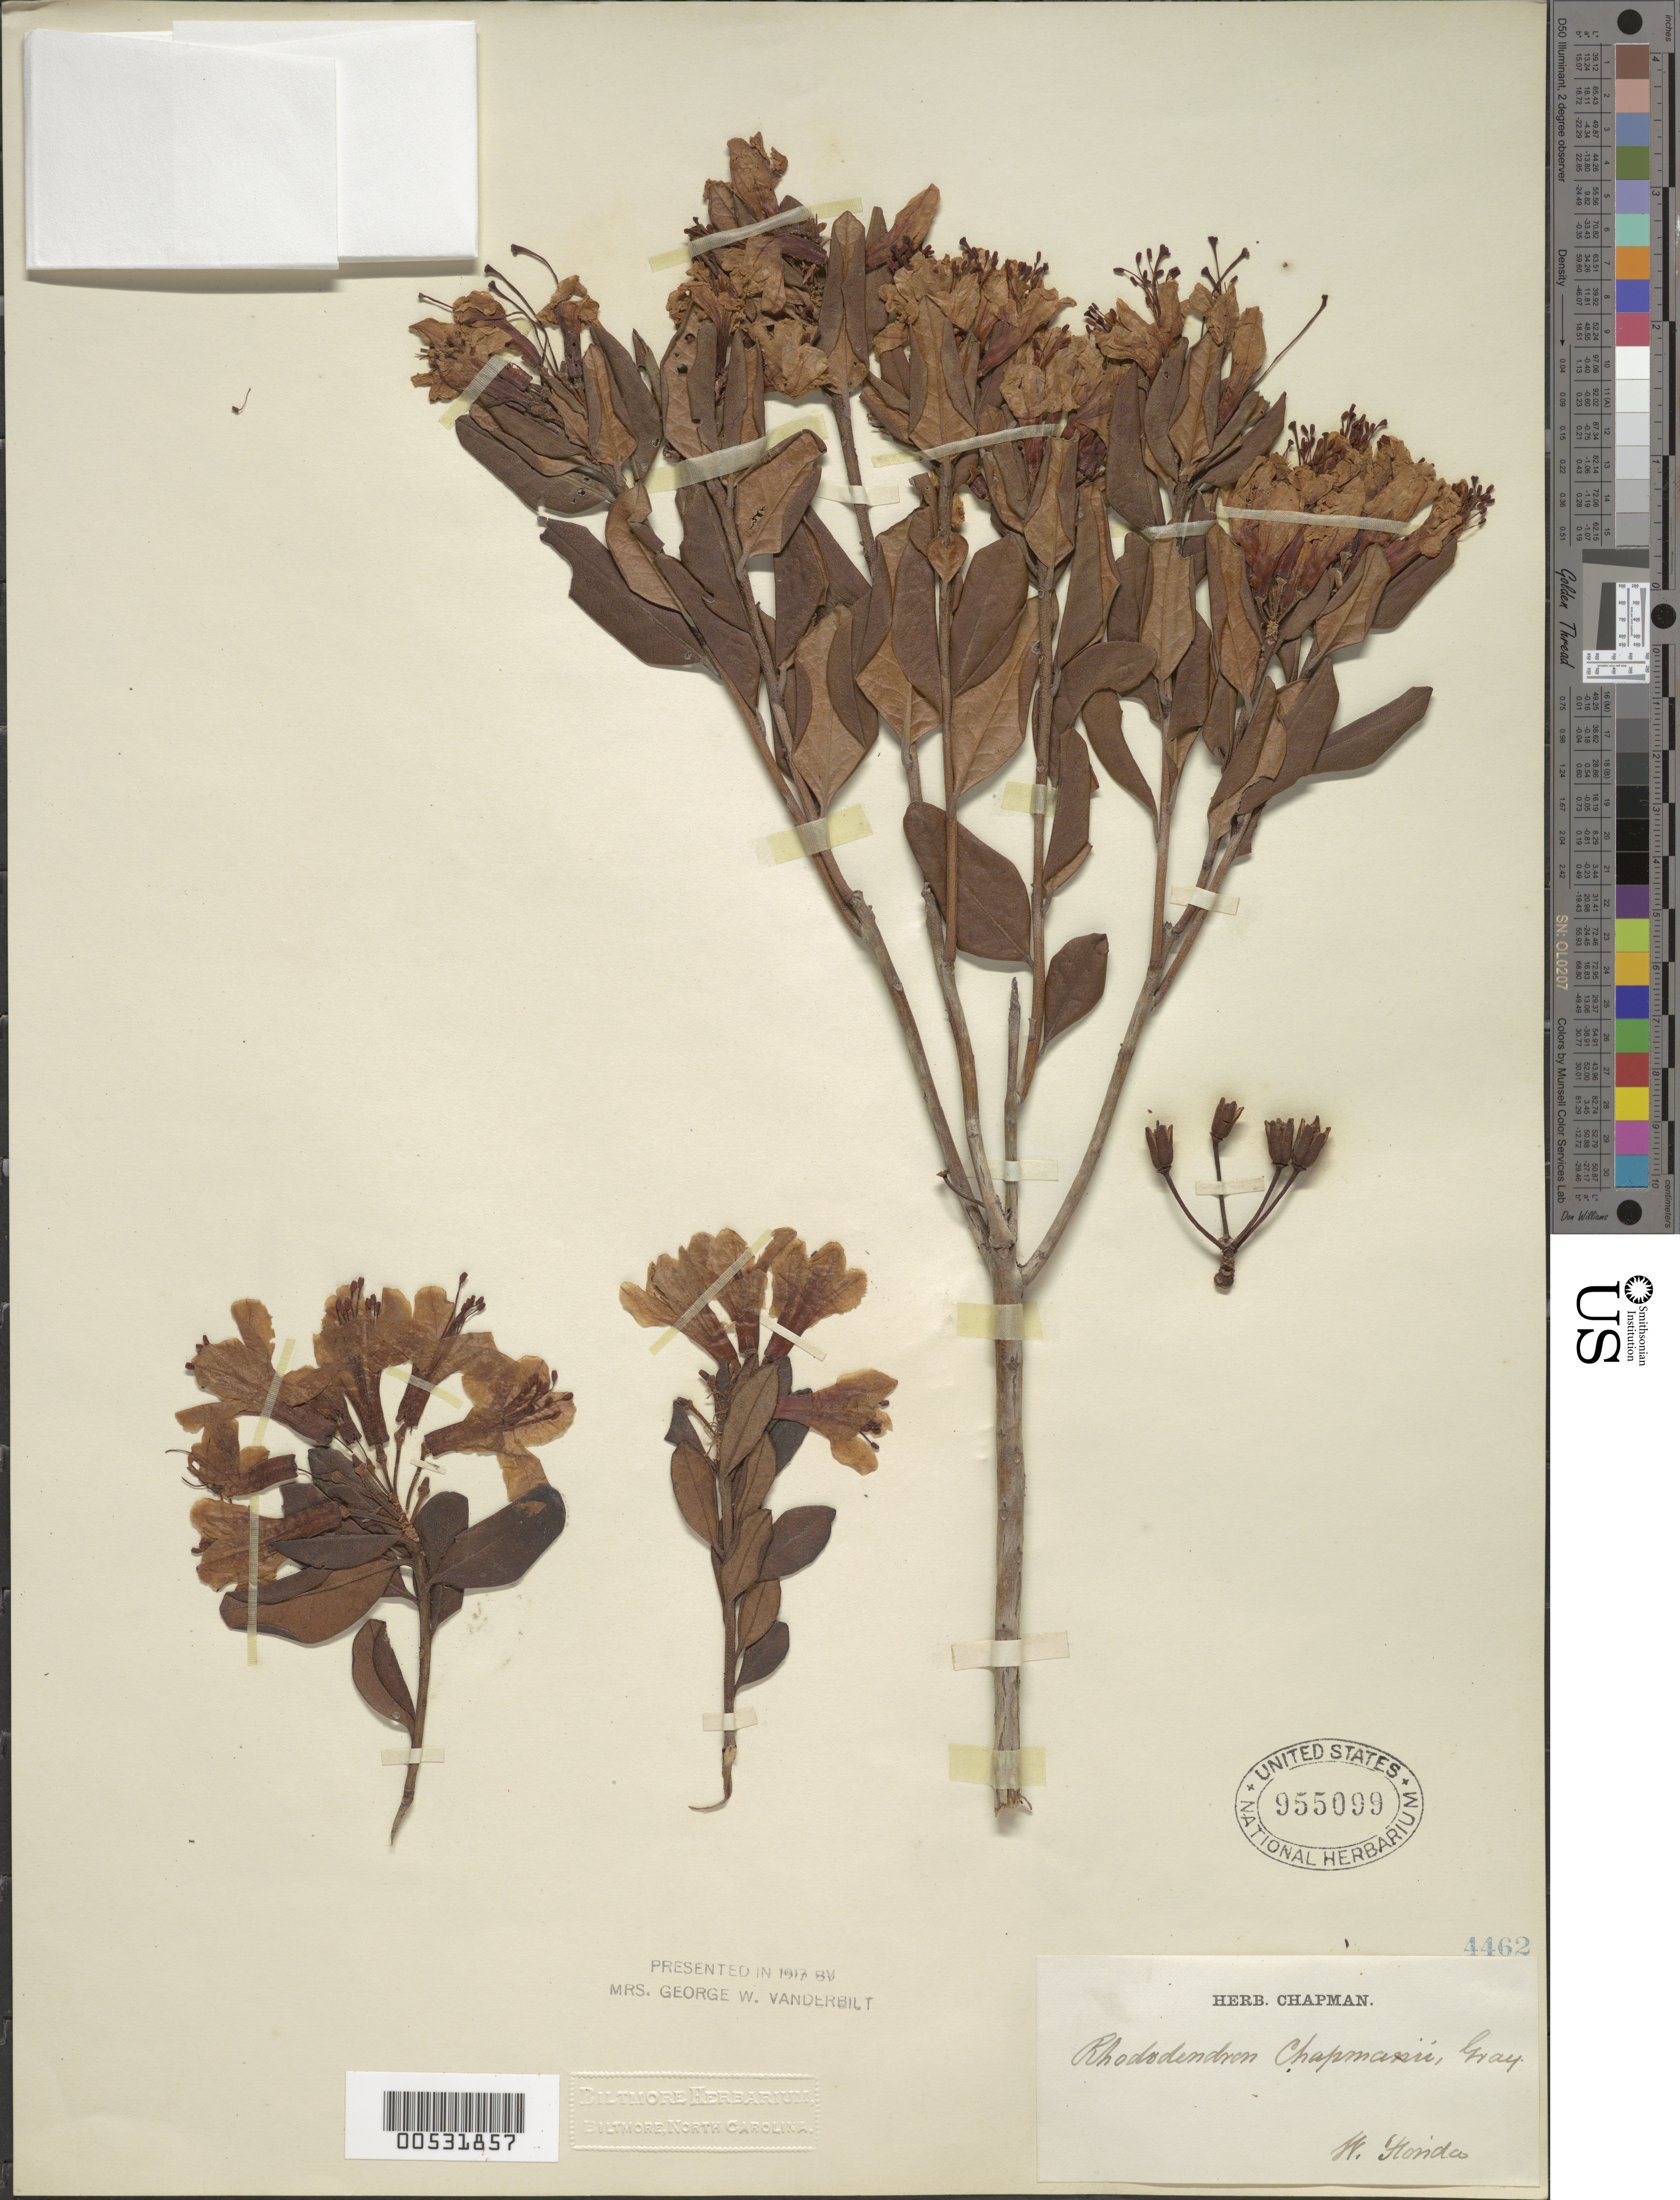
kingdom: Plantae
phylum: Tracheophyta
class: Magnoliopsida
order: Ericales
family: Ericaceae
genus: Rhododendron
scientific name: Rhododendron chapmanii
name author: A. Gray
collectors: ex herb. Chapman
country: United States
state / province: Florida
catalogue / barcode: US 955099